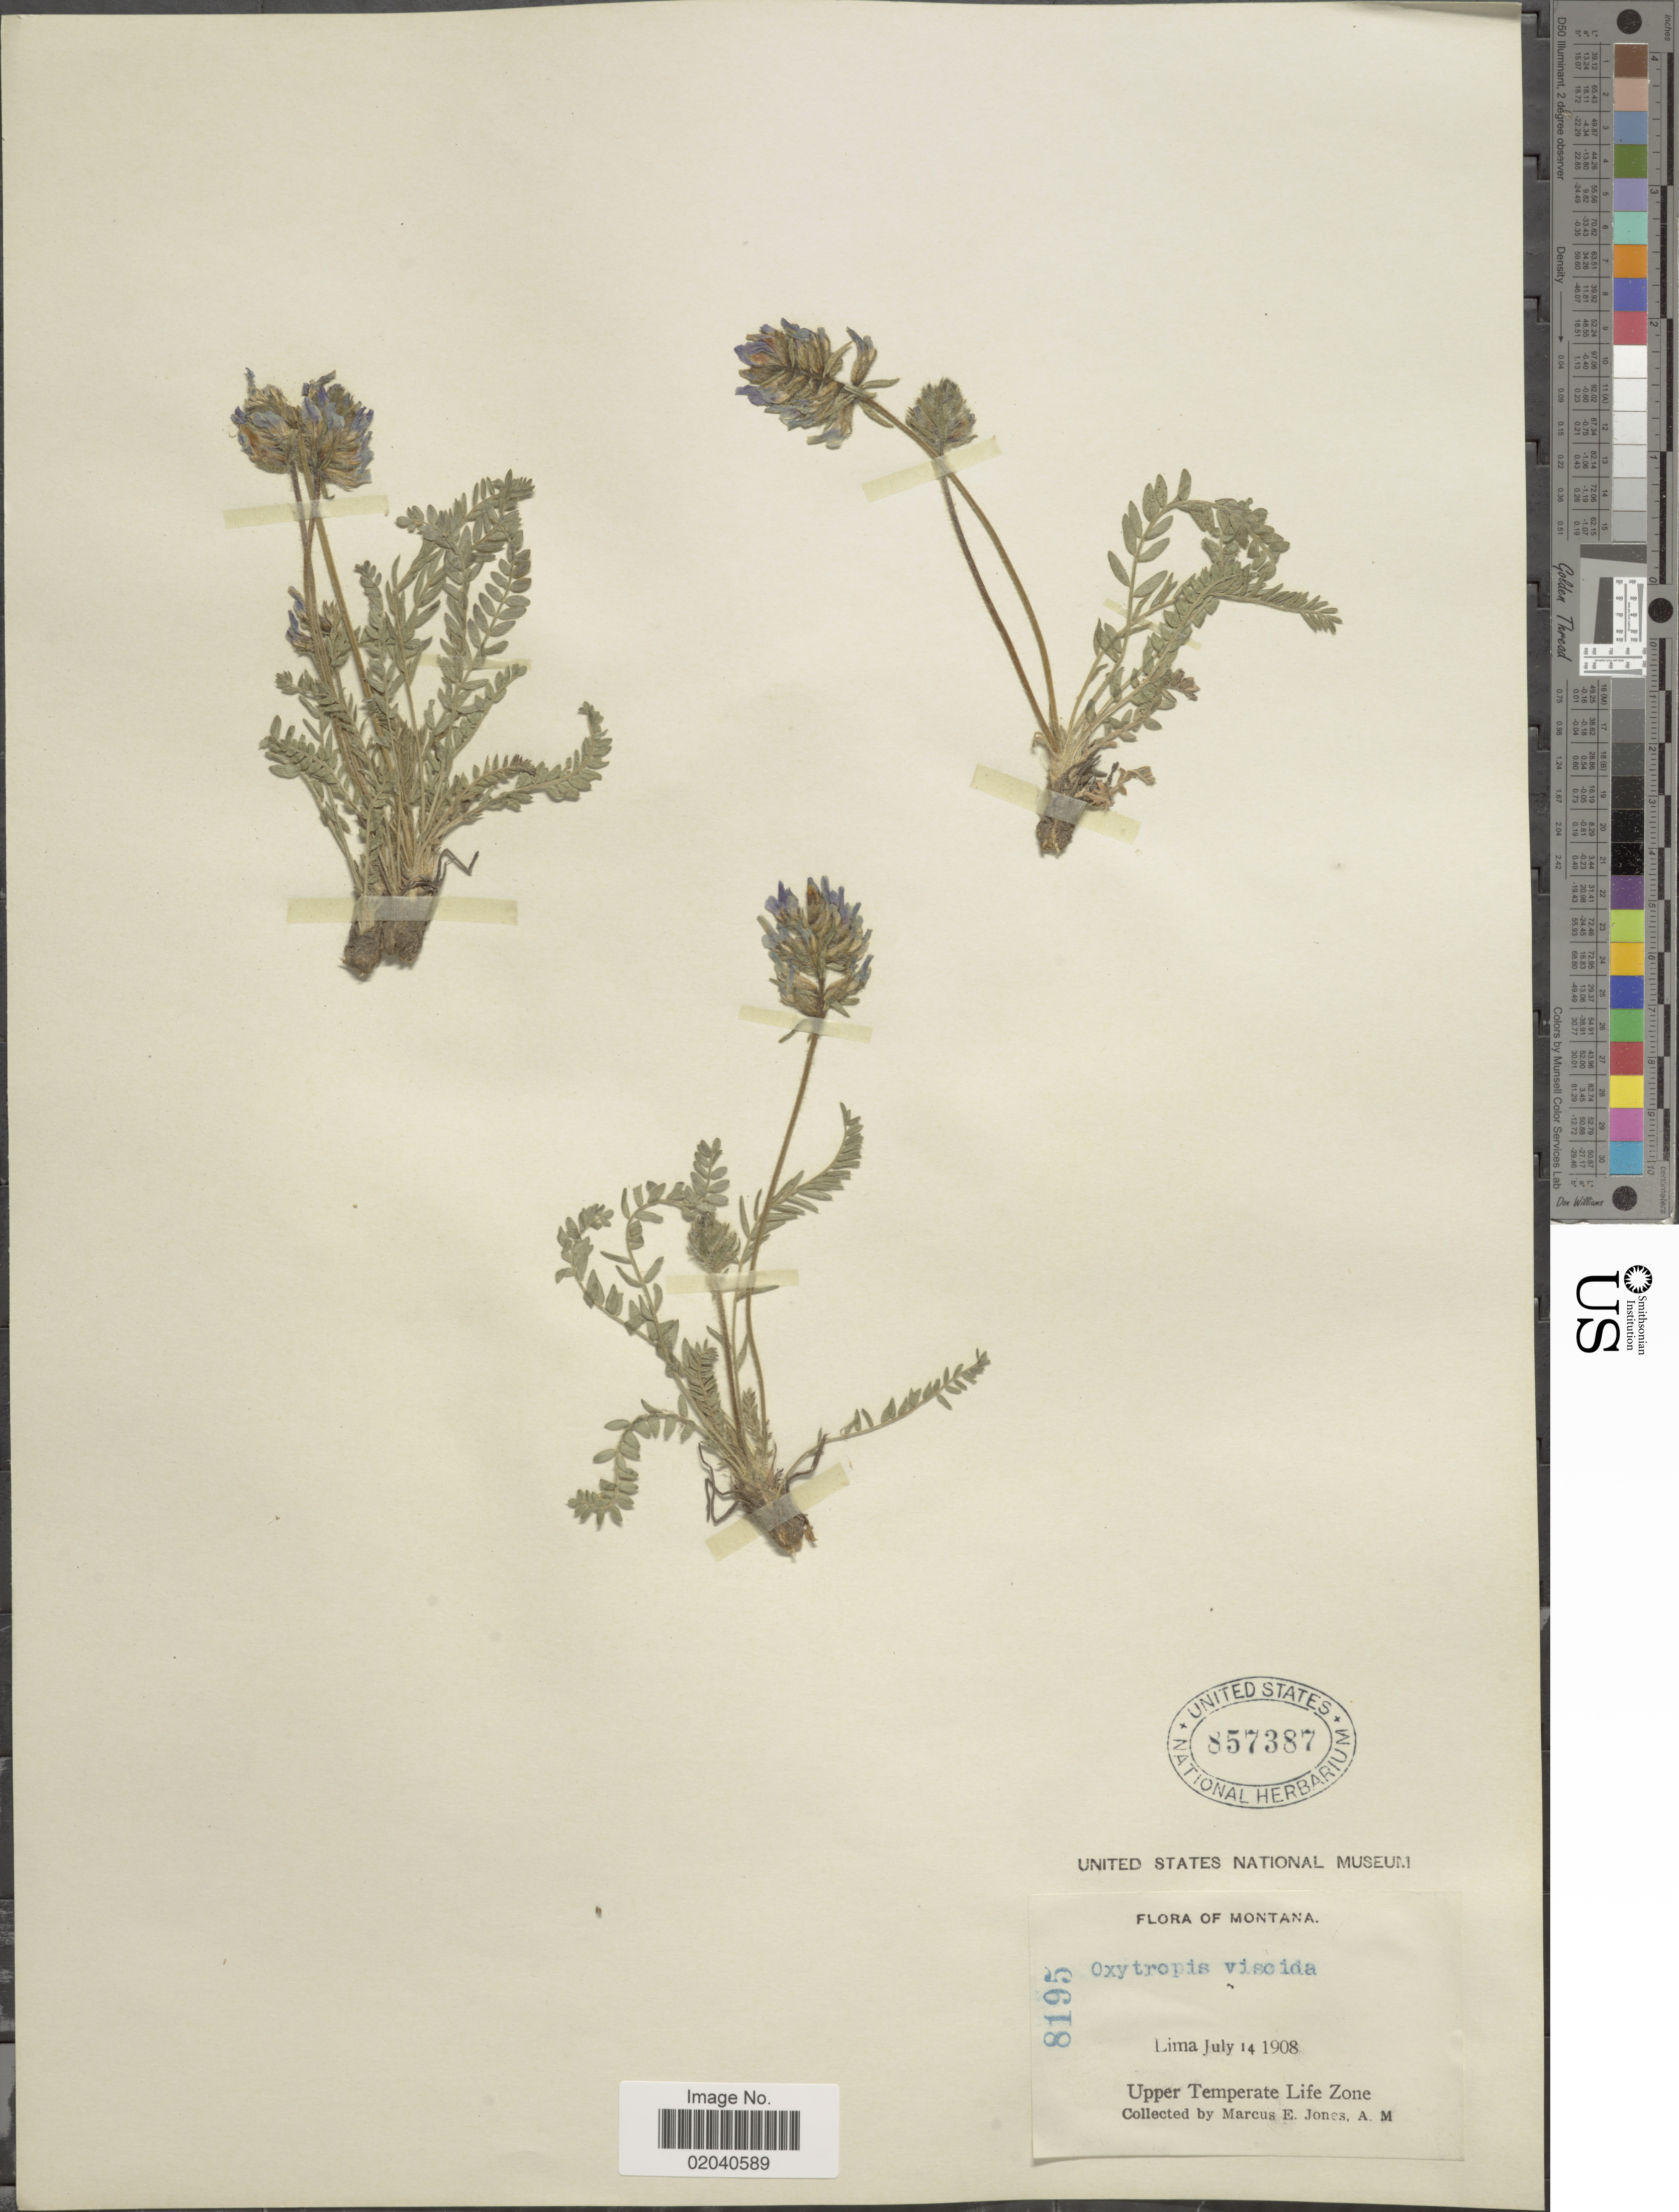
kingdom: Plantae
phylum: Tracheophyta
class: Magnoliopsida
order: Fabales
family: Fabaceae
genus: Oxytropis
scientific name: Oxytropis viscida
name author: Nutt.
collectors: M. E. Jones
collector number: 8195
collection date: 1908-07-14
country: United States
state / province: Montana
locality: Lima, Upper Temperate Life Zone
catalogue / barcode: US 857387